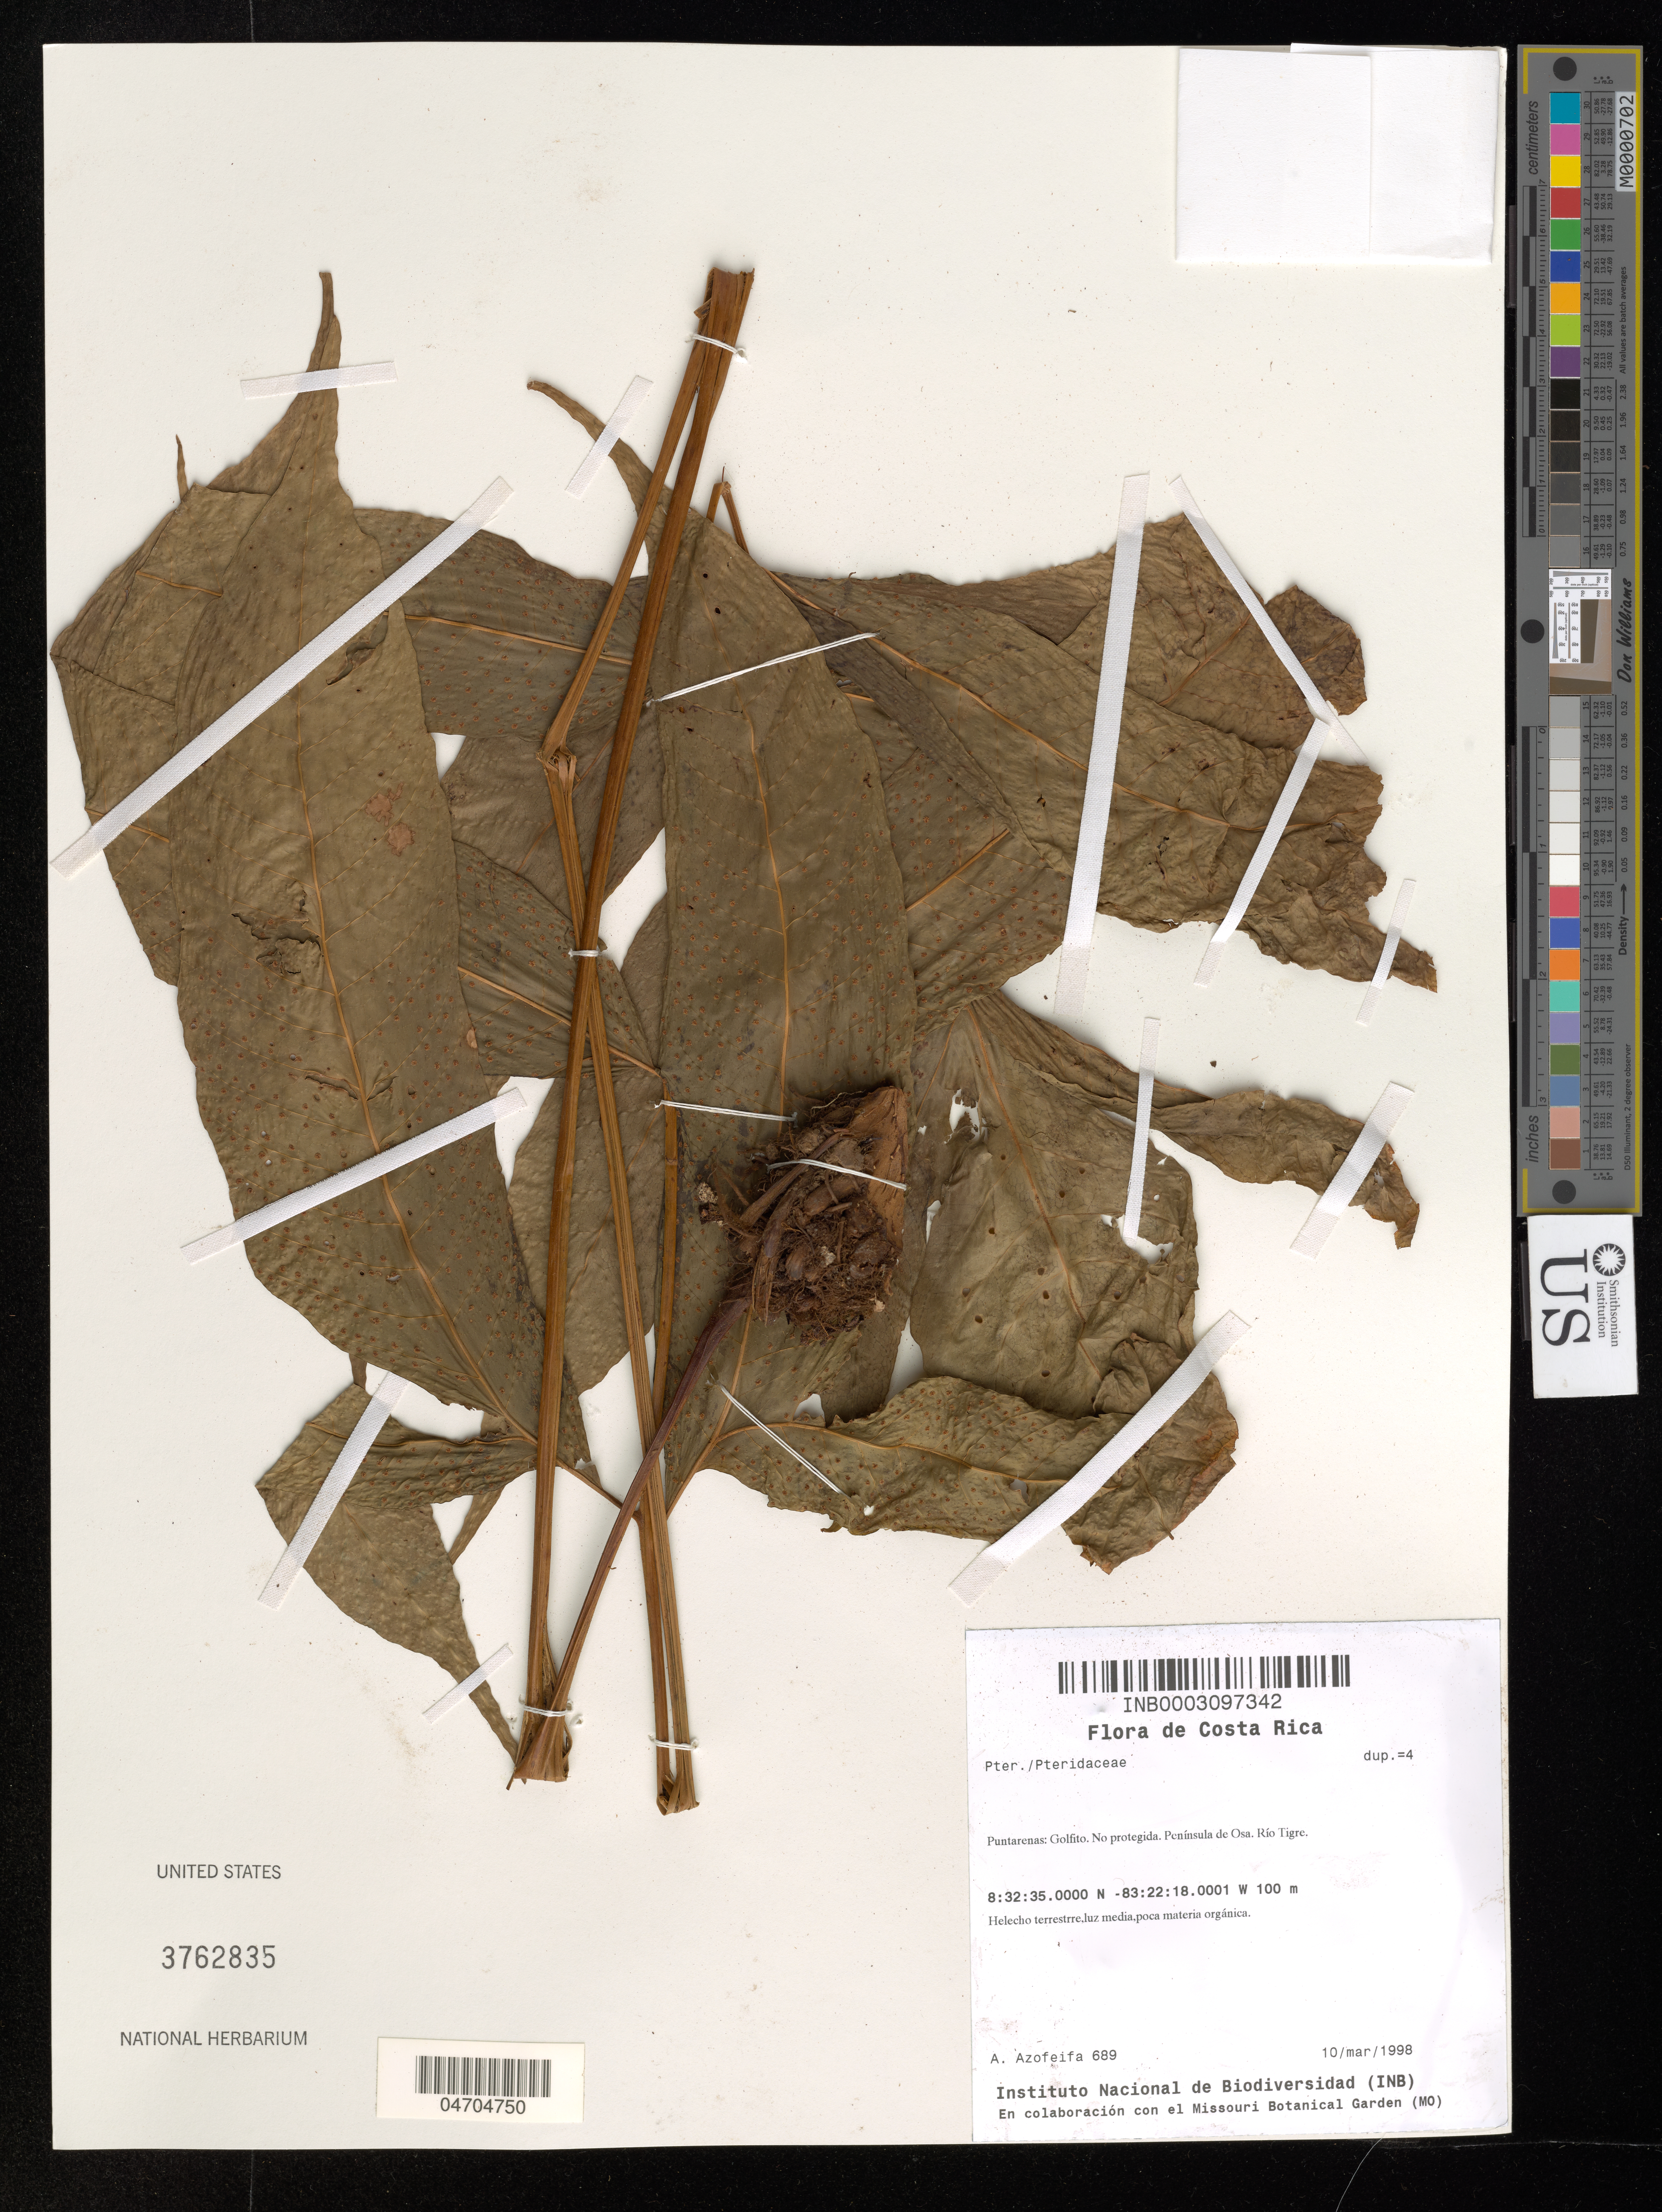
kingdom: Plantae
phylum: Tracheophyta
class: Polypodiopsida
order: Polypodiales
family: Pteridaceae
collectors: A. Azofeifa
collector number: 689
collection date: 1998-03-10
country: Costa Rica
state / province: Puntarenas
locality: Golfito. No protegida. Península de Osa. Río Tigre.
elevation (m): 100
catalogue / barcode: US 3762835